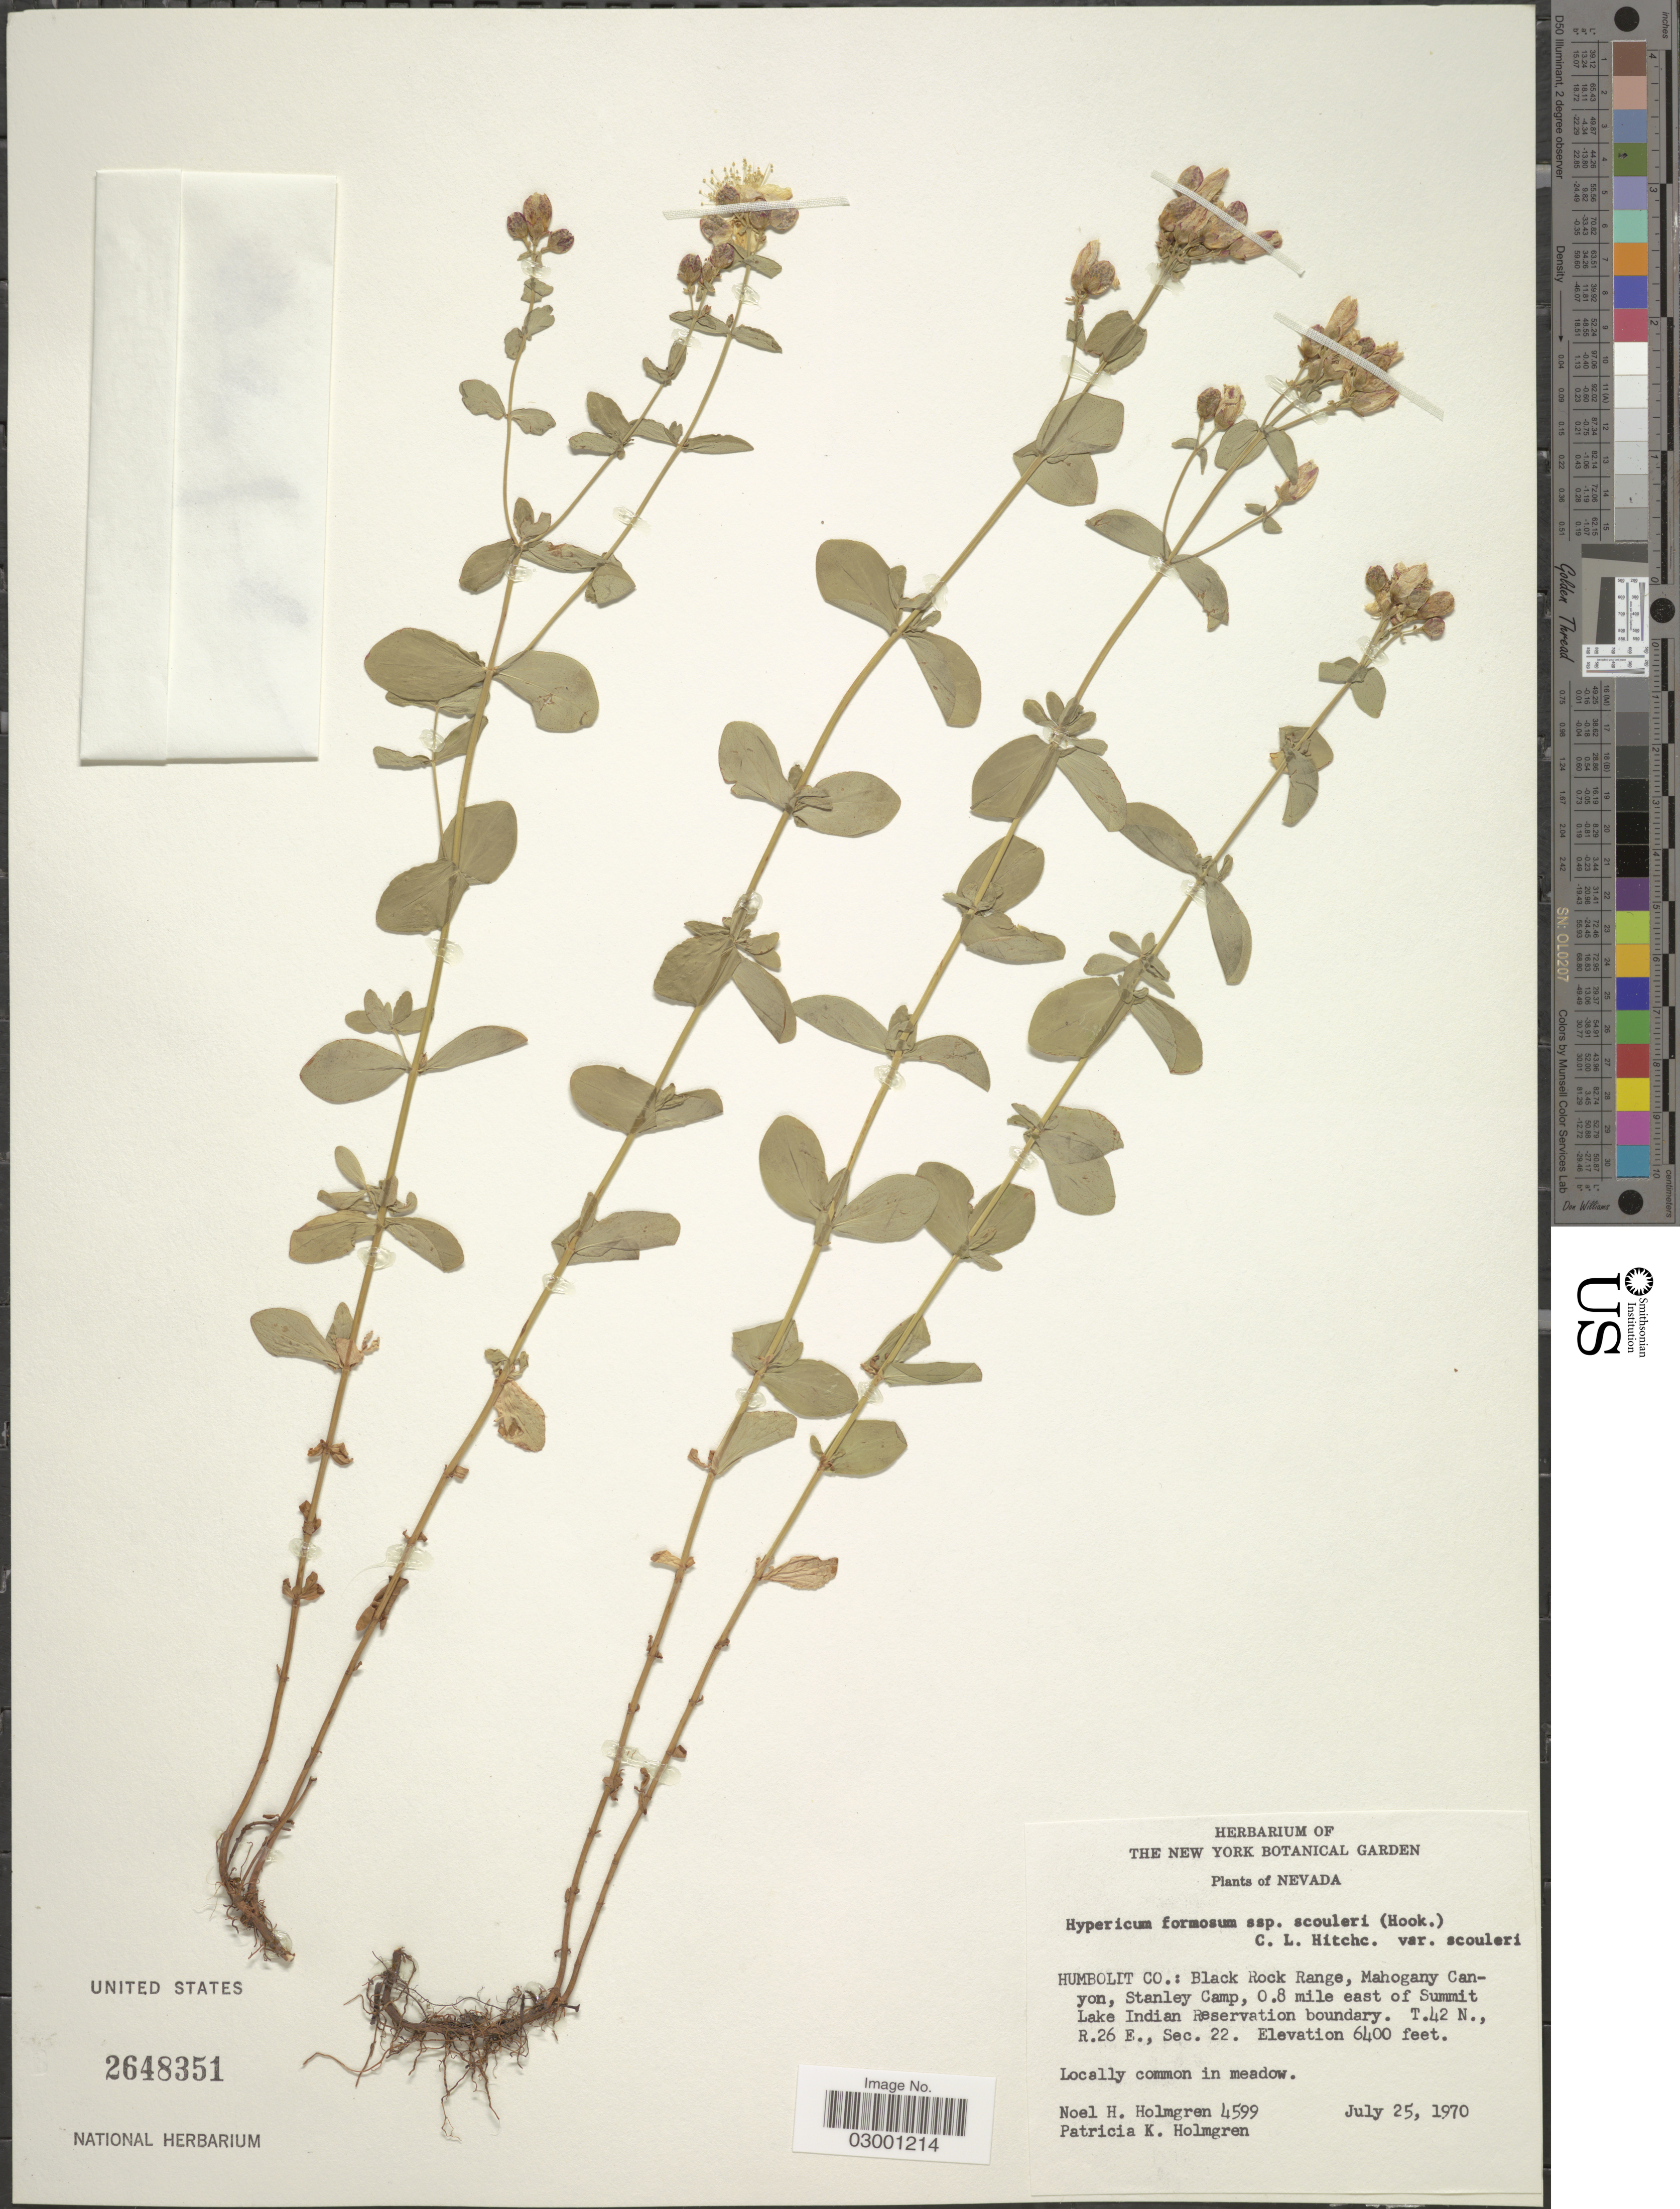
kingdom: Plantae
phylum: Tracheophyta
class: Magnoliopsida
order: Malpighiales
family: Hypericaceae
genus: Hypericum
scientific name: Hypericum formosum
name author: Kunth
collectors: N. H. Holmgren & P. M. Kern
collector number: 4599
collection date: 1970-07-25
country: United States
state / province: Nevada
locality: Humboldt Co.: Black Rock Range, Mahogany Canyon, Stanley Camp, 0.8 mile east of summit, Lake Indian Reservation boundary, T.42 N., R.26 E., Sec. 22.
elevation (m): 1951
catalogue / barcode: US 2648351